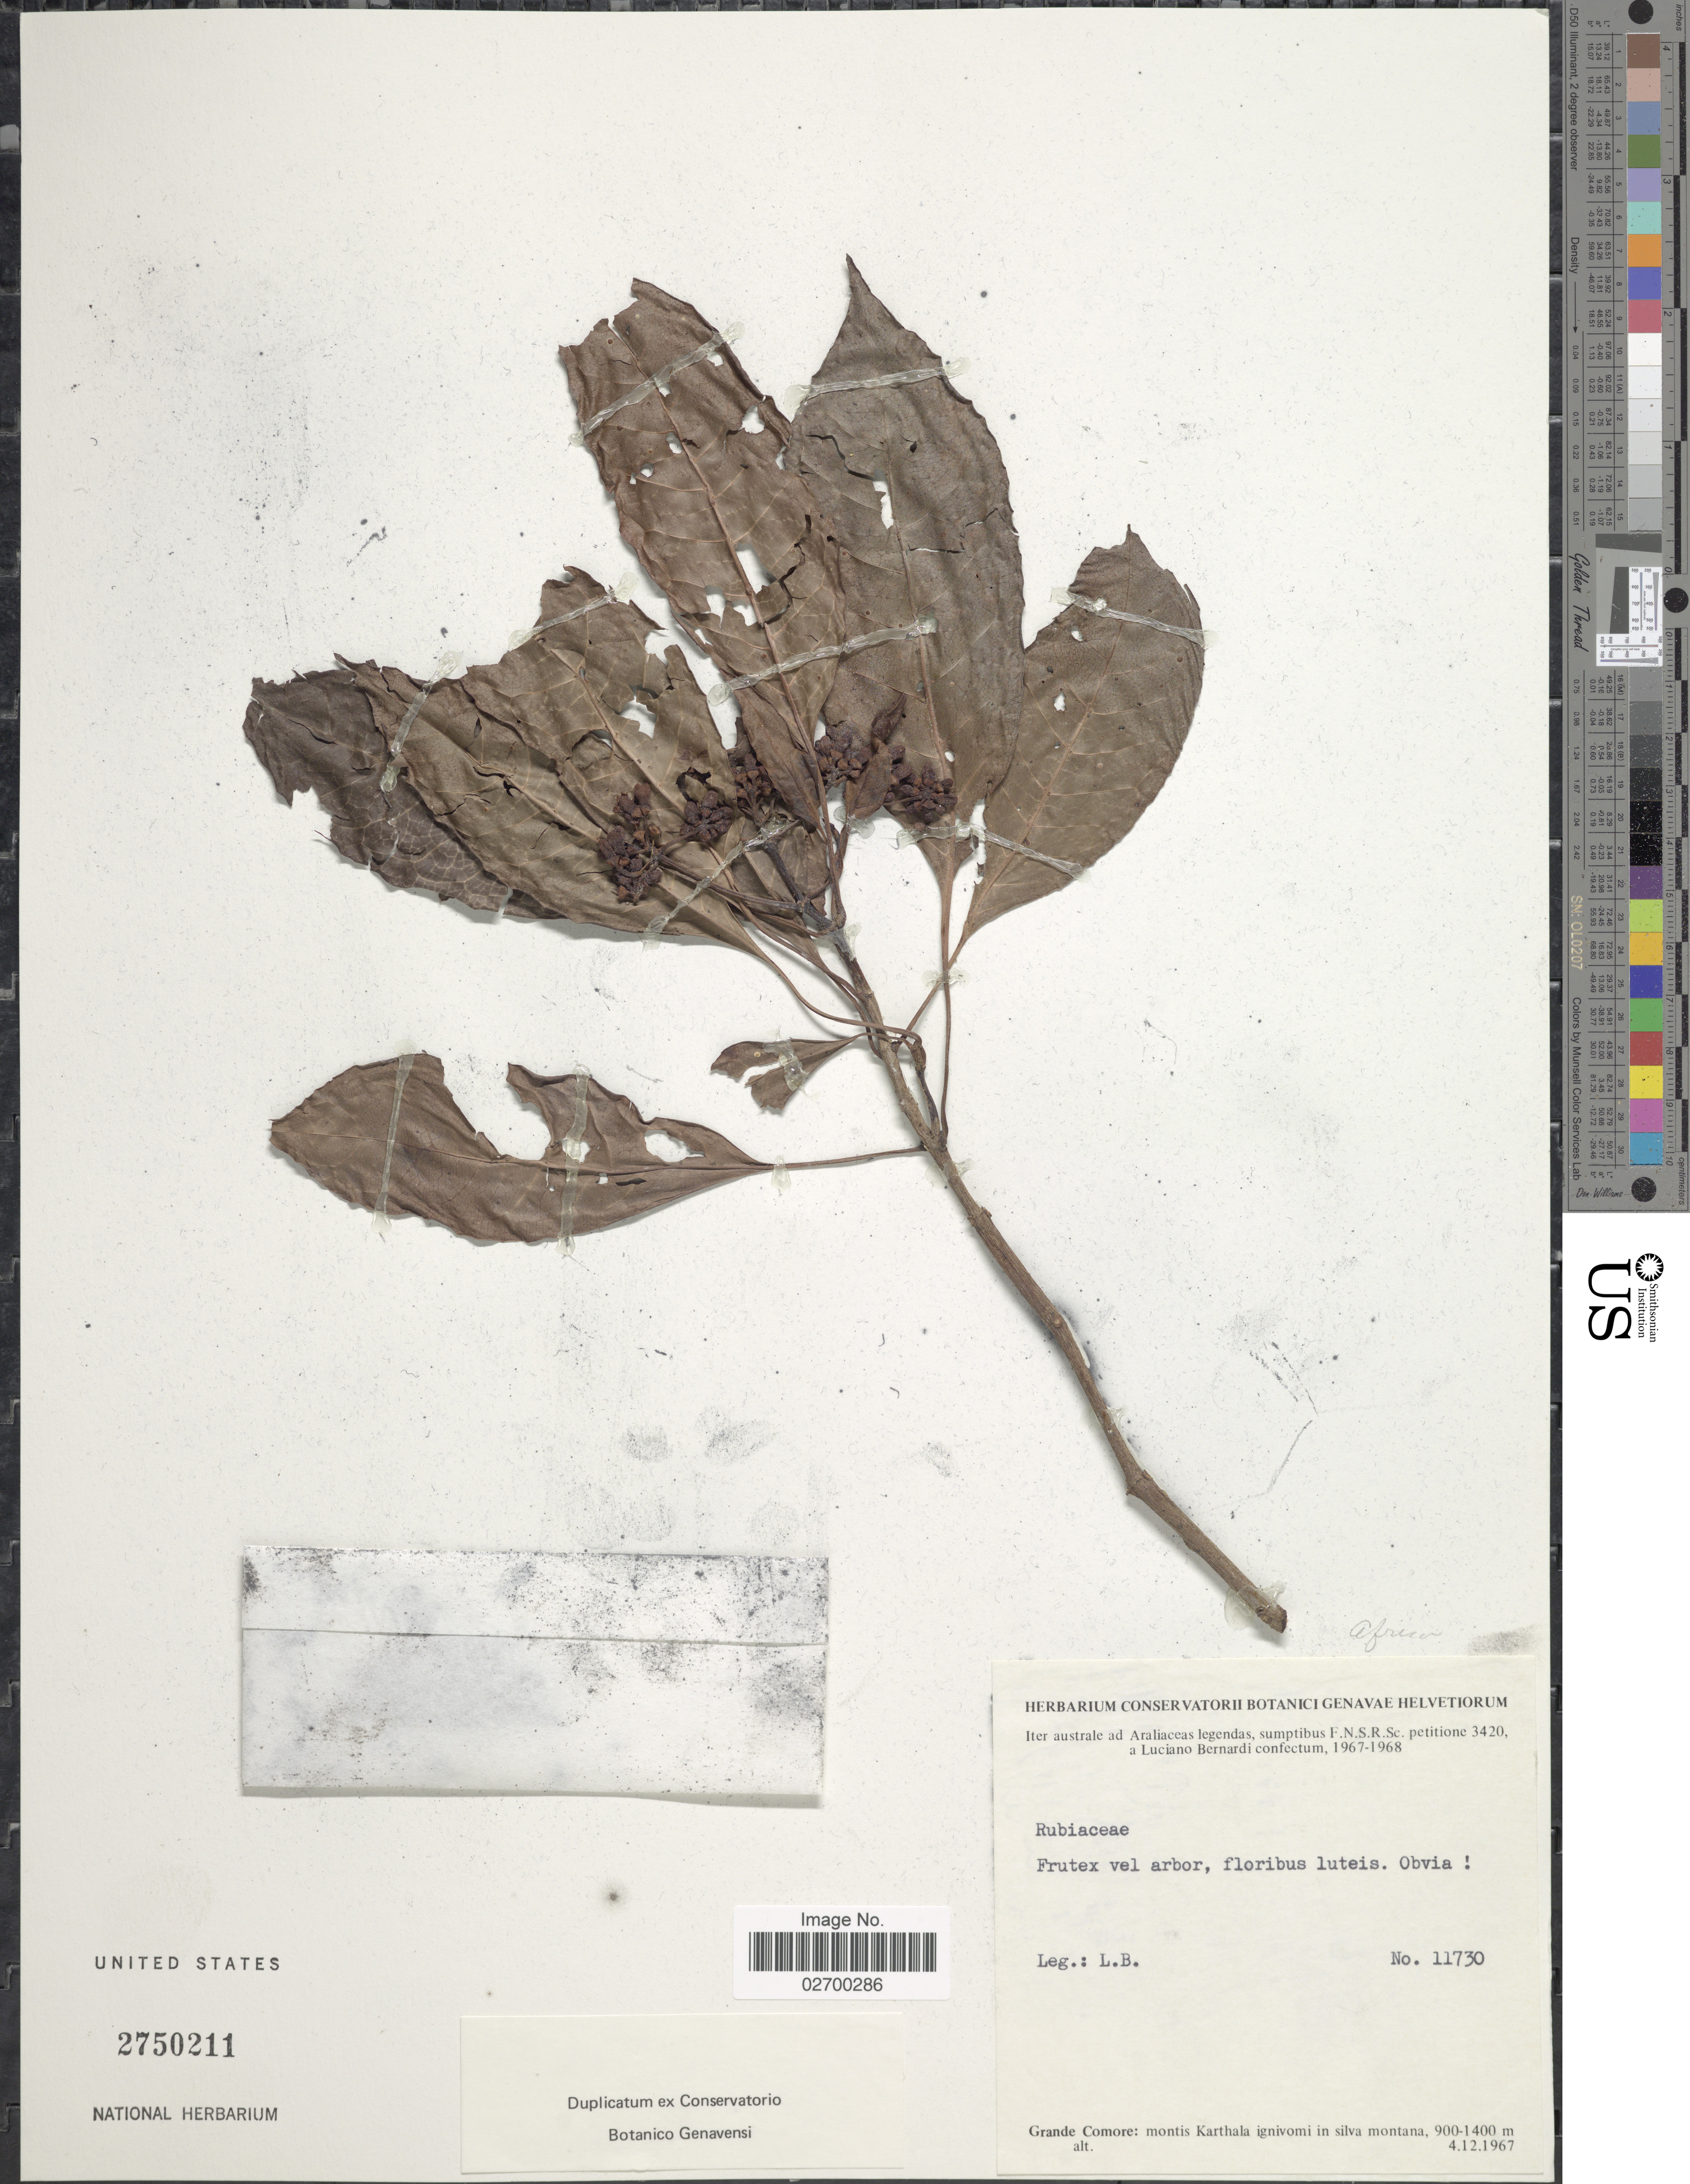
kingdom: Plantae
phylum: Tracheophyta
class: Magnoliopsida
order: Gentianales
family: Rubiaceae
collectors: L. Bernardi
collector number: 11730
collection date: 1967-12-04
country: Comoros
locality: Grande Comore: montis Karthala ignivomi in silva montana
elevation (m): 900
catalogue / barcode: US 2750211